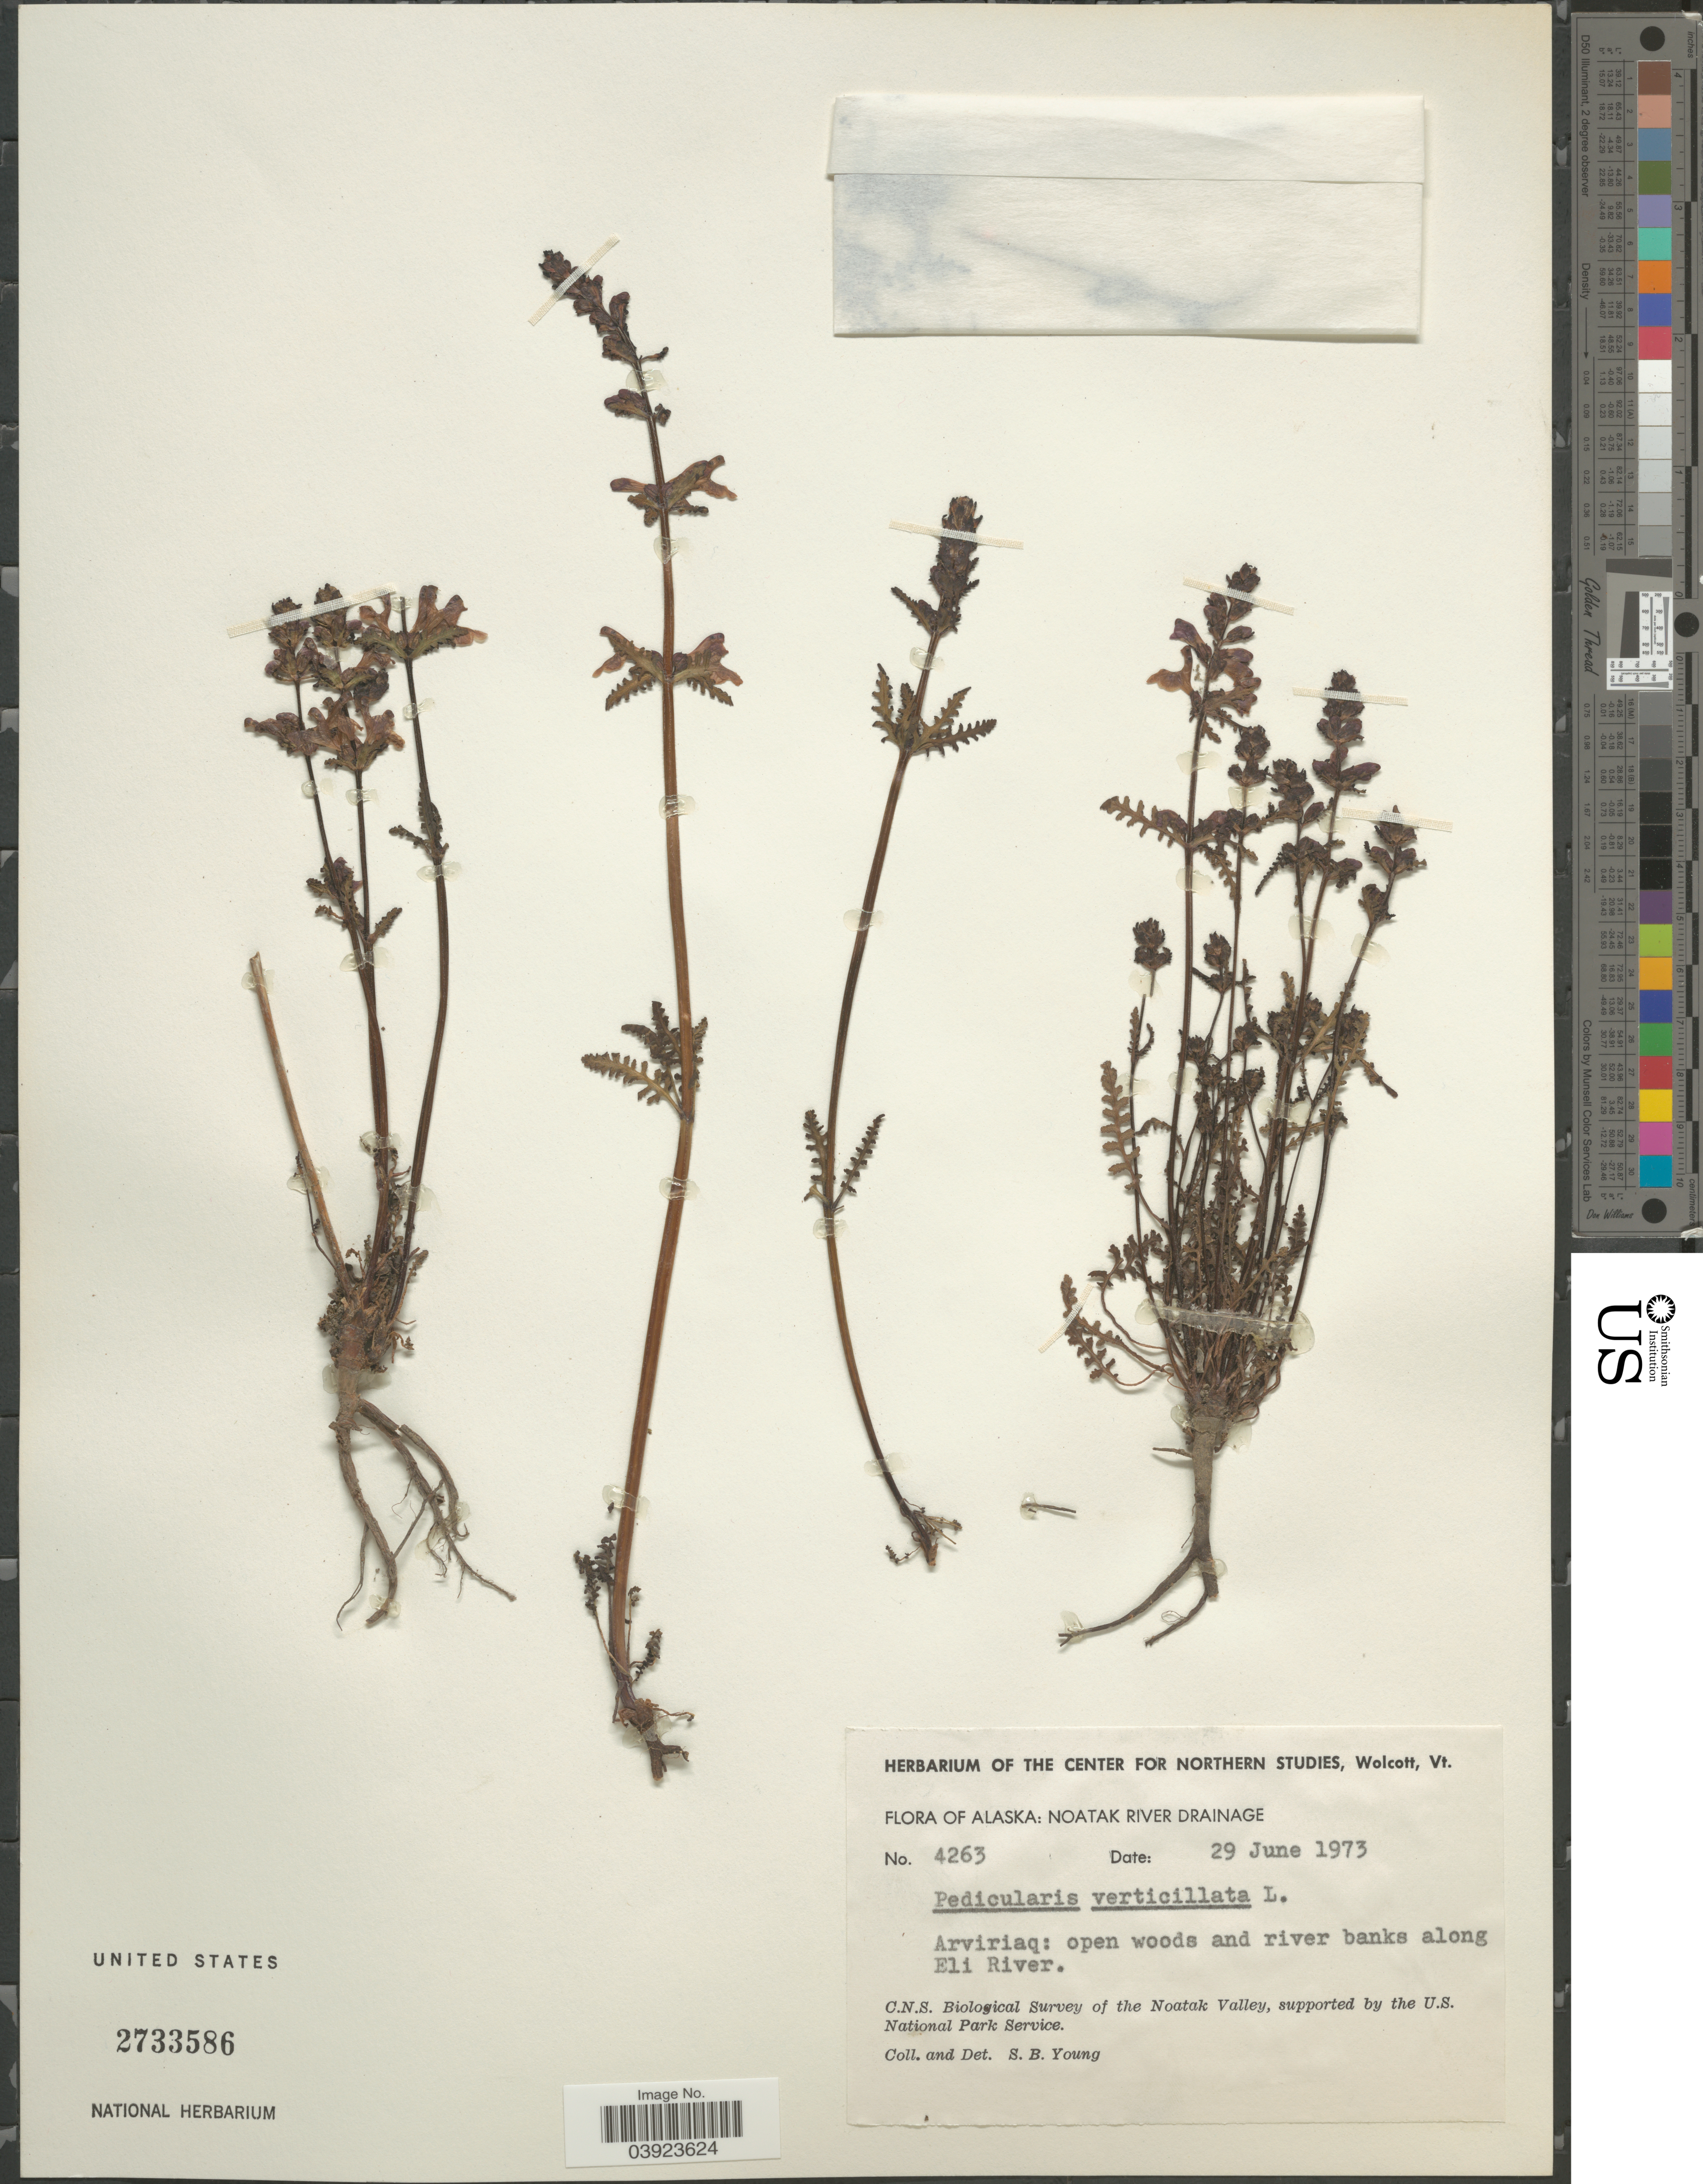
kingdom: Plantae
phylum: Tracheophyta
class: Magnoliopsida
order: Lamiales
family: Orobanchaceae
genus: Pedicularis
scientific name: Pedicularis verticillata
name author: L.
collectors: S. Young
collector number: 4263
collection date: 1973-06-29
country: United States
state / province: Alaska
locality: Noatak River Drainage. Arviriaq: open woods and river banks along Eli River. Noatak Valley.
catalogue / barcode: US 2733586